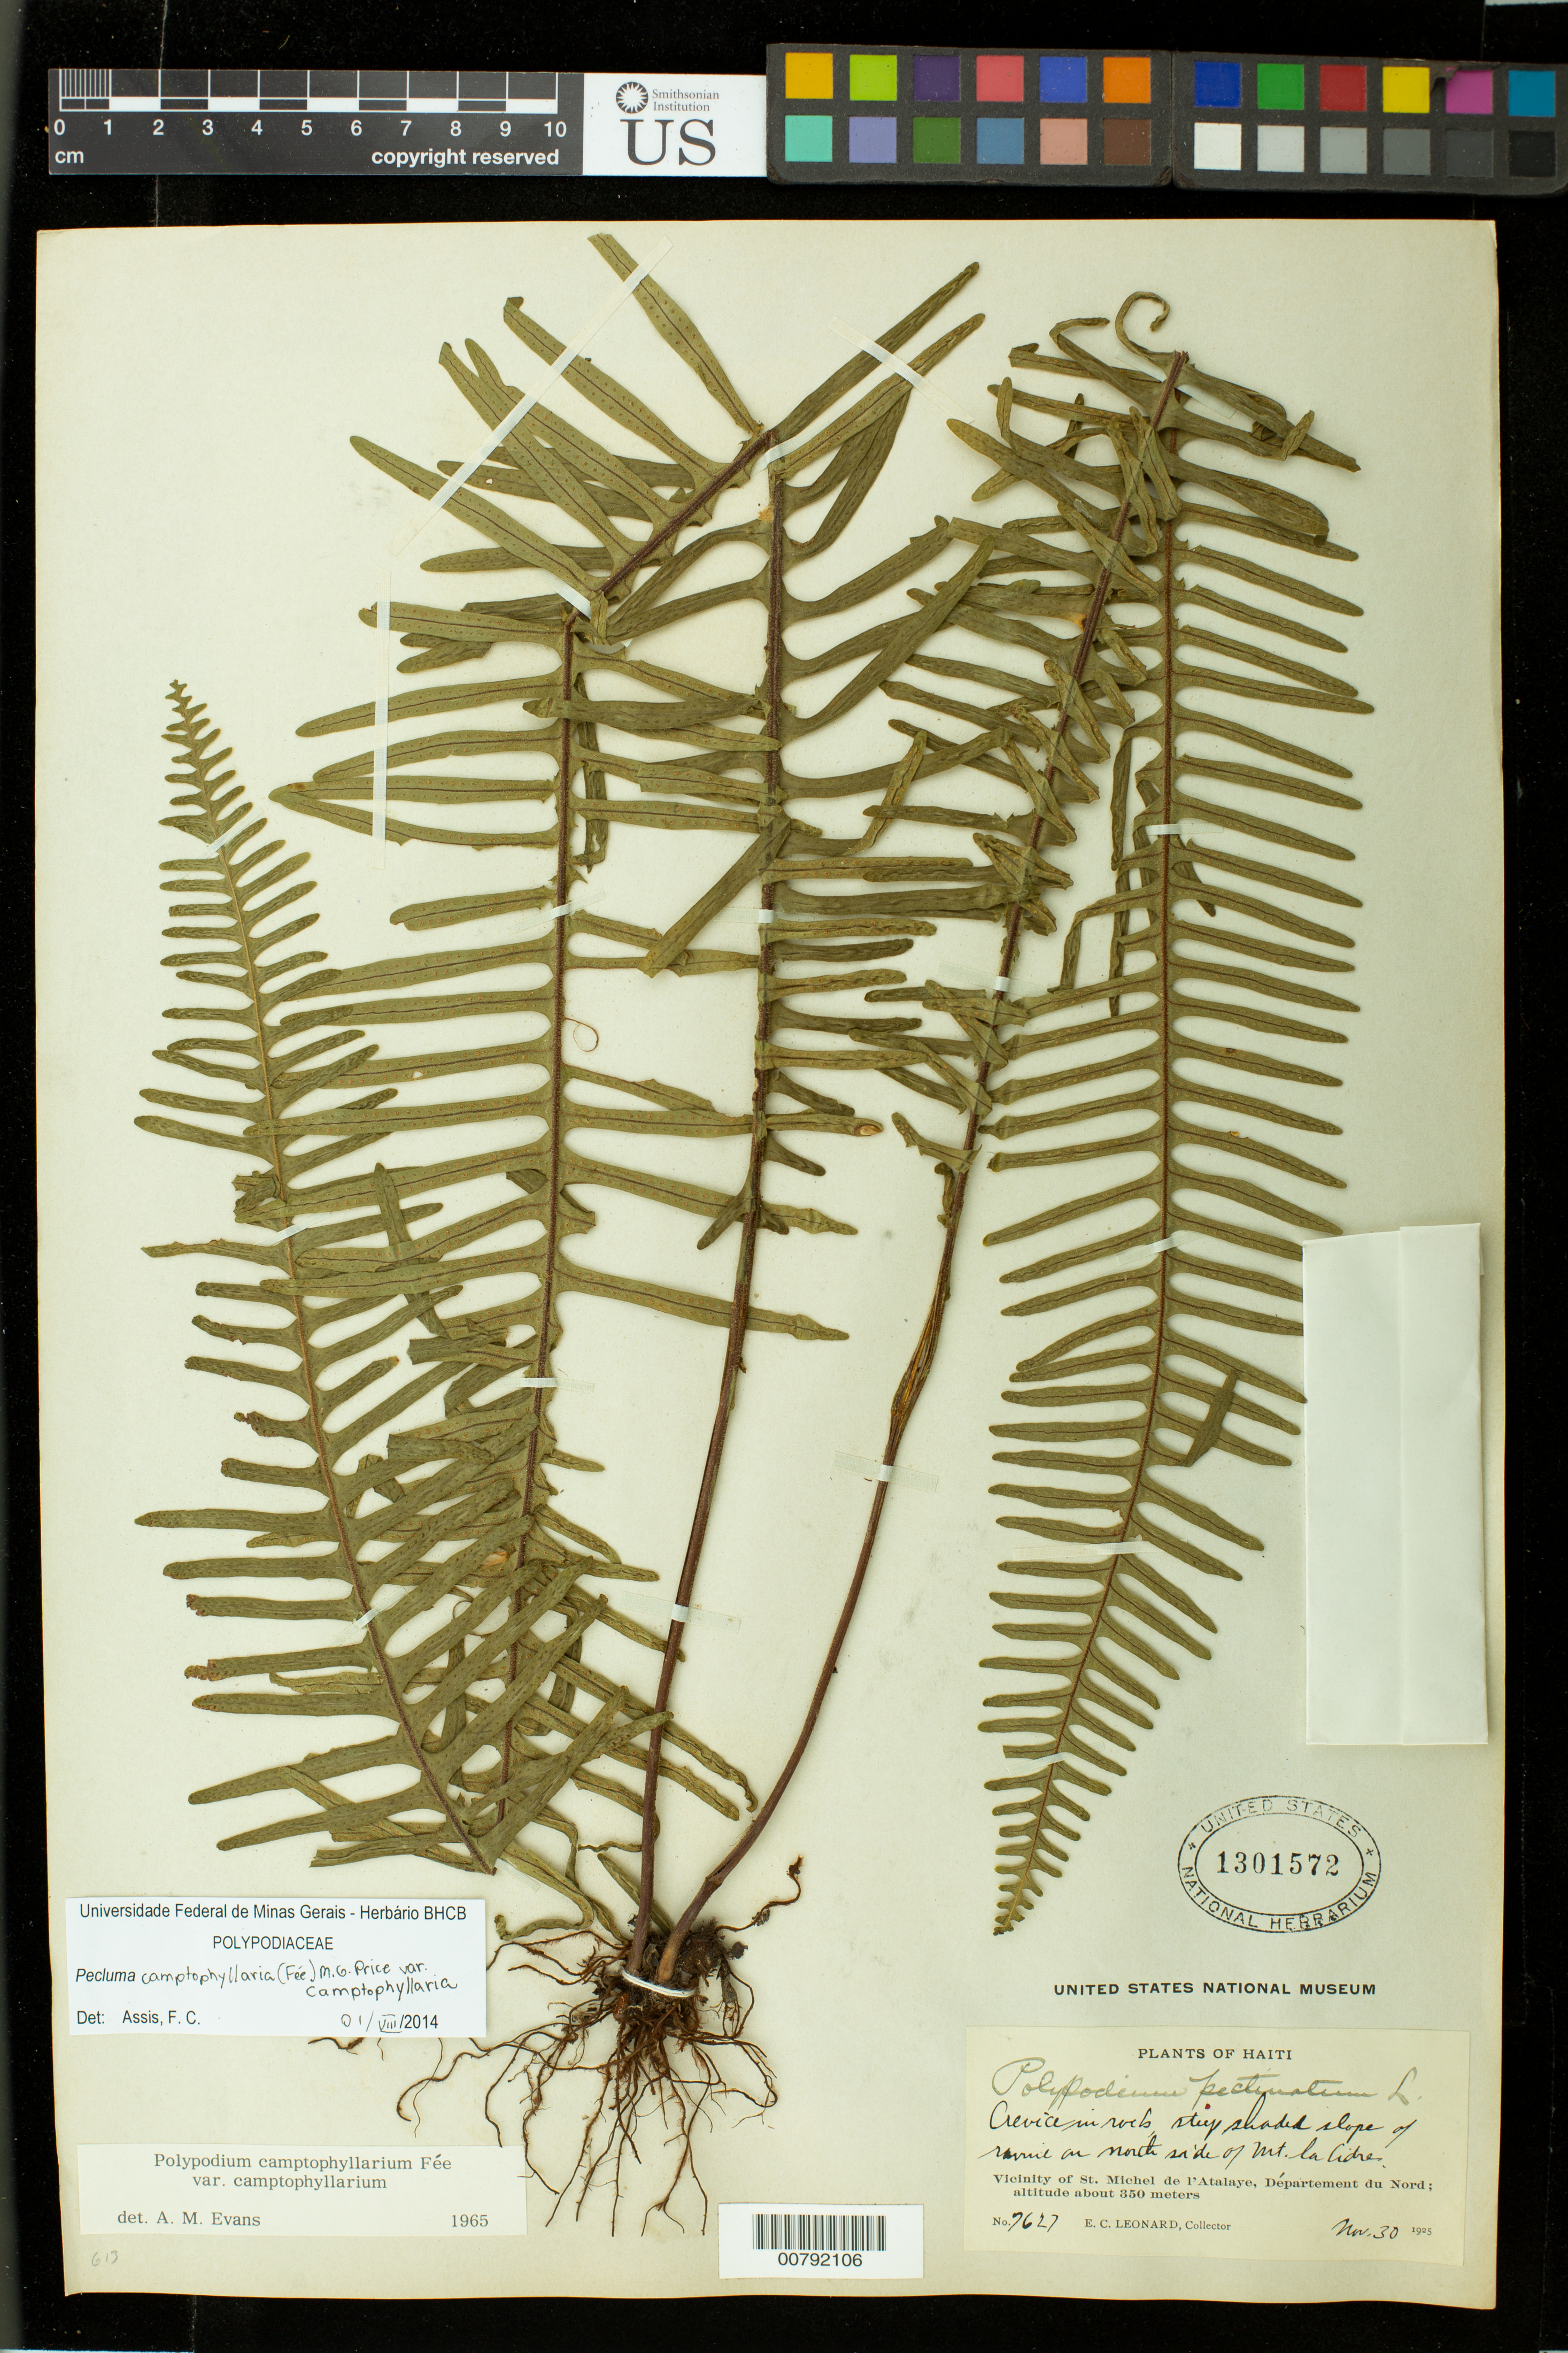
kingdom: Plantae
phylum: Tracheophyta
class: Polypodiopsida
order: Polypodiales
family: Polypodiaceae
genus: Pecluma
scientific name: Pecluma camptophyllaria var. camptophyllaria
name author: (Fée) Price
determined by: Assis, F. C.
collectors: E. C. Leonard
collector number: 7627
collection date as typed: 30 Nov 1925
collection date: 1925-11-30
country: Haiti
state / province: Nord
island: Hispaniola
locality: St. Michel de l'Atalaye, N side of Mt. La Cidres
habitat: Crevice in rock, steep shaded slope of ravine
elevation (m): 350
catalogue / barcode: US 1301572